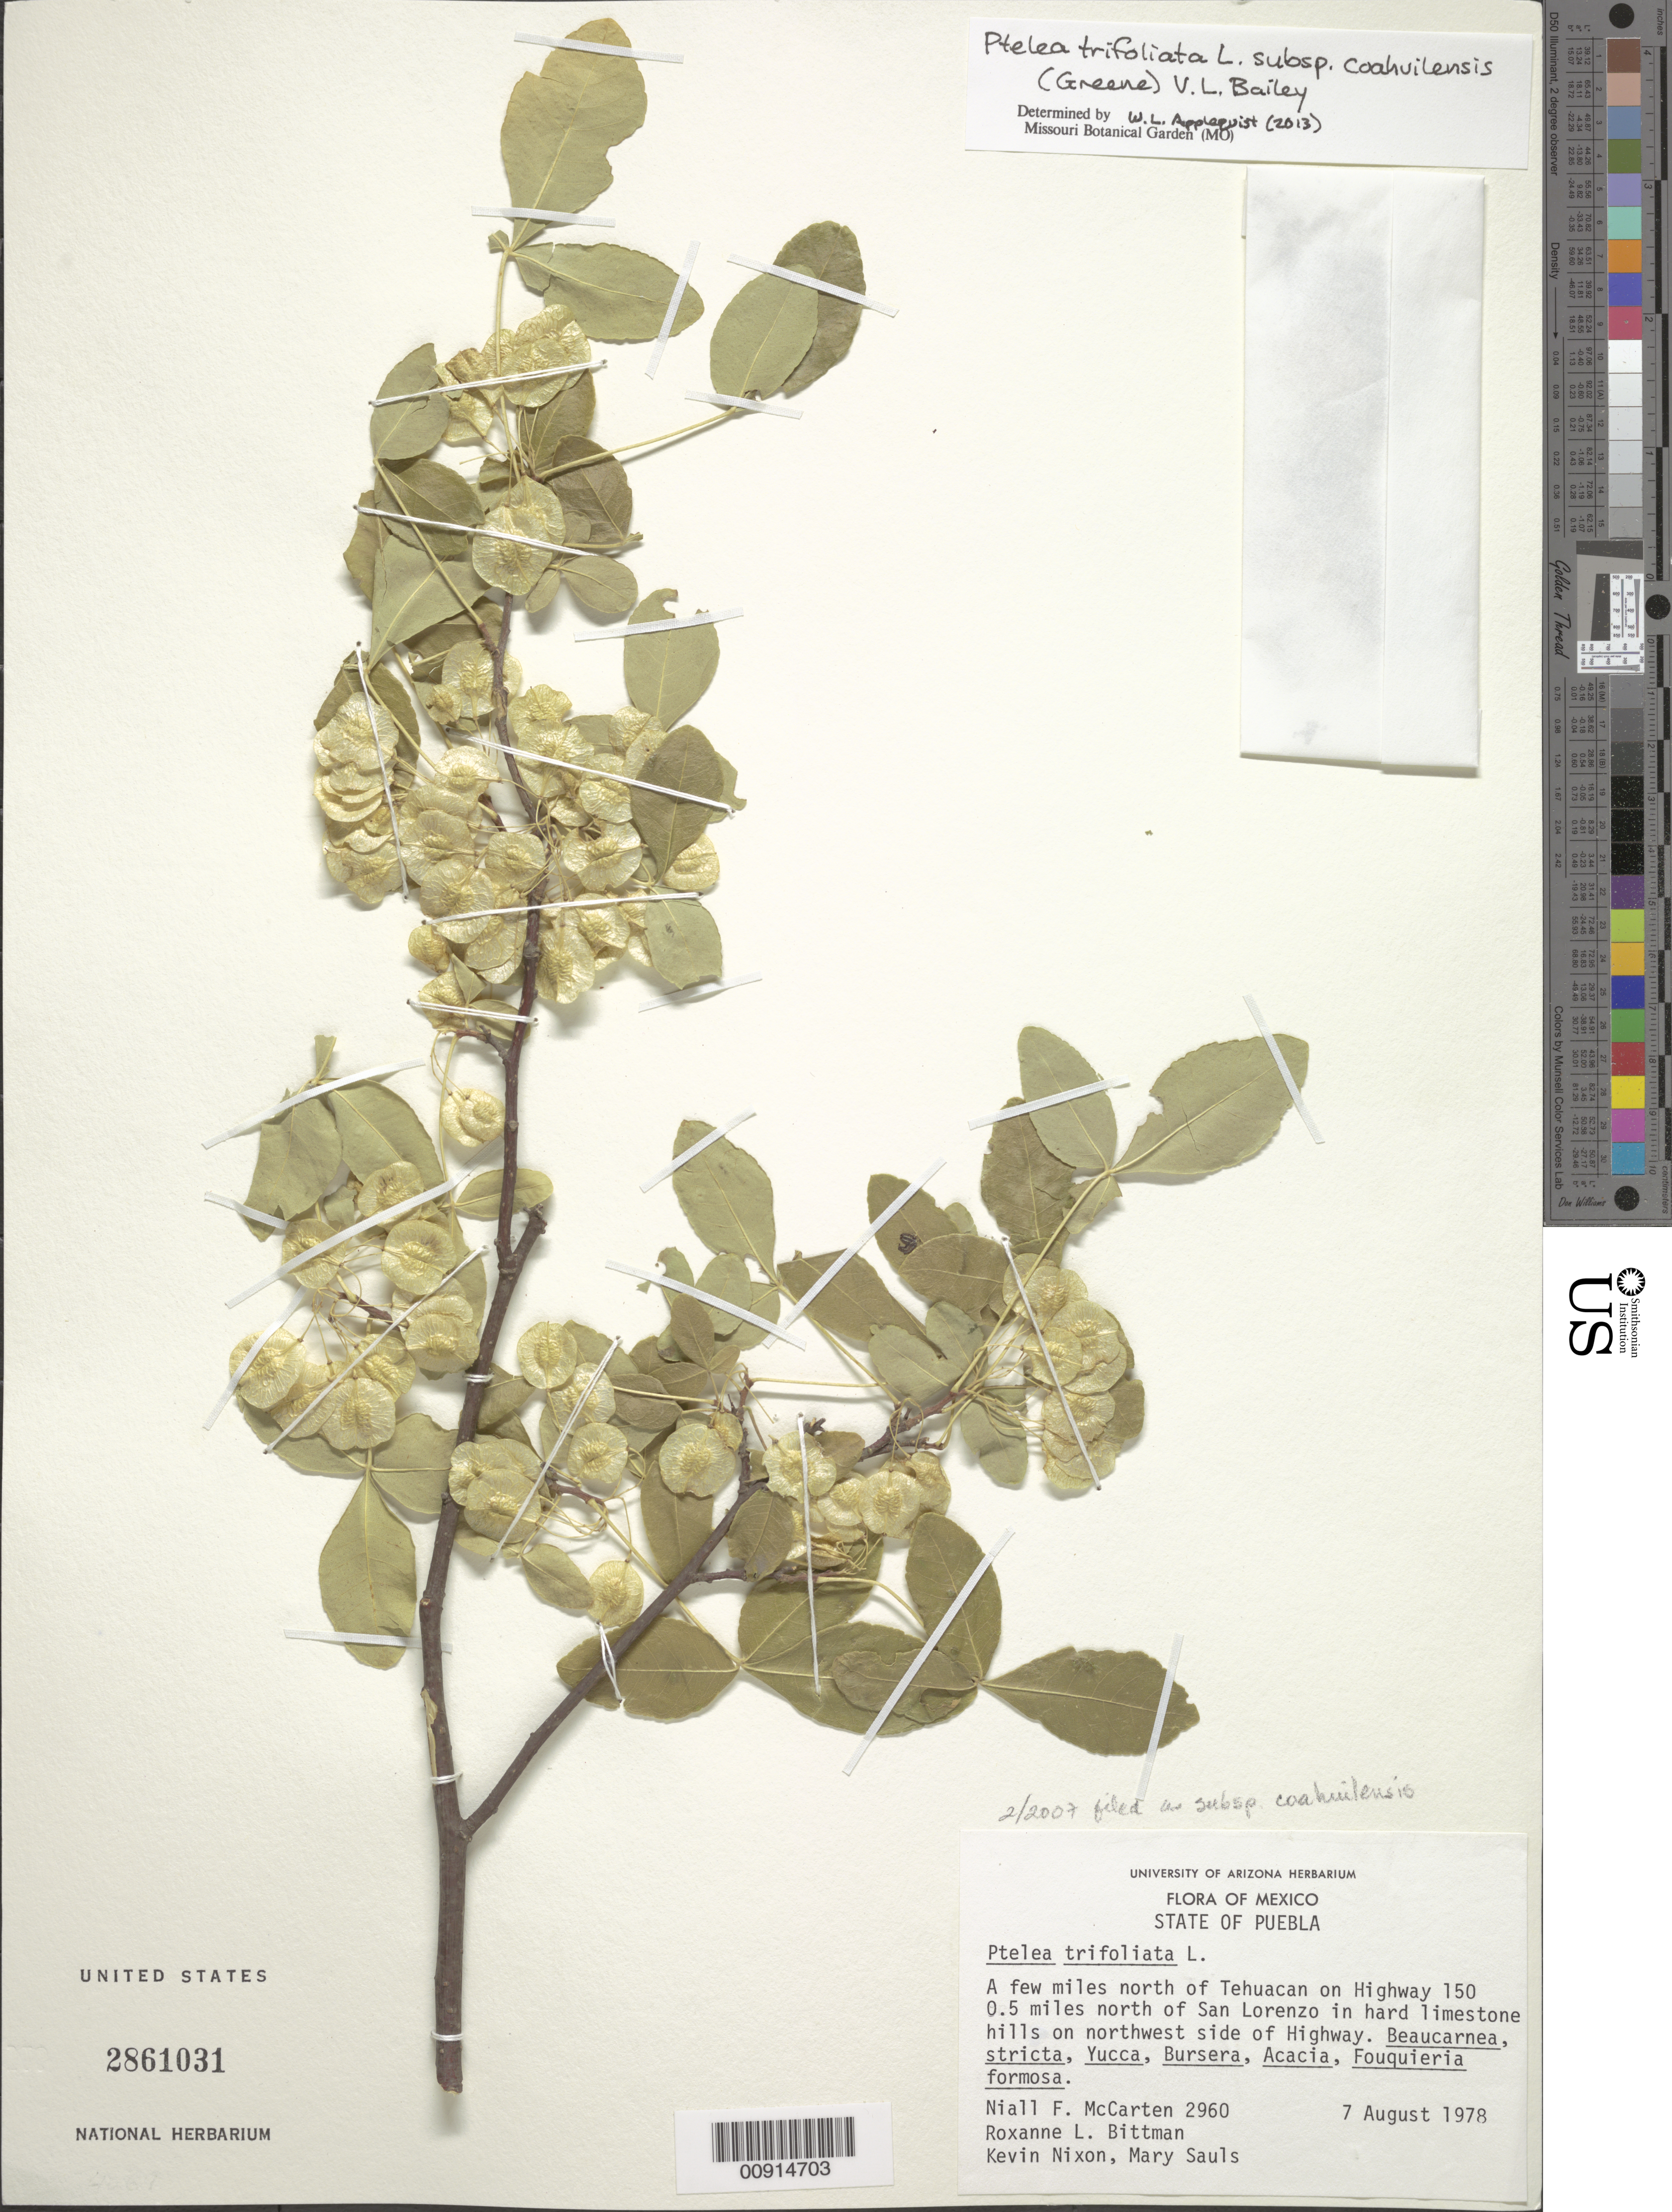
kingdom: Plantae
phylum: Tracheophyta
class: Magnoliopsida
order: Sapindales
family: Rutaceae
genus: Ptelea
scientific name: Ptelea trifoliata subsp. coahuilensis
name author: (Greene) V. L. Bailey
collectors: N. McCarten, R. Bittman, K. C. Nixon & M. Sauls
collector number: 2960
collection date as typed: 07 Aug 1978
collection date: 1978-08-07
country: Mexico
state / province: Puebla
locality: State of Puebla: A few miles north of Tehuacán on Highway 150, 0.5 miles north of San Lorenzo in hard limestone hills on northwest side of Highway.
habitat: In hard limestone hills. Beaucarnea stricta, Yucca, Bursera, Acacia, Fouquieria formosa.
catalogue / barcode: US 2861031